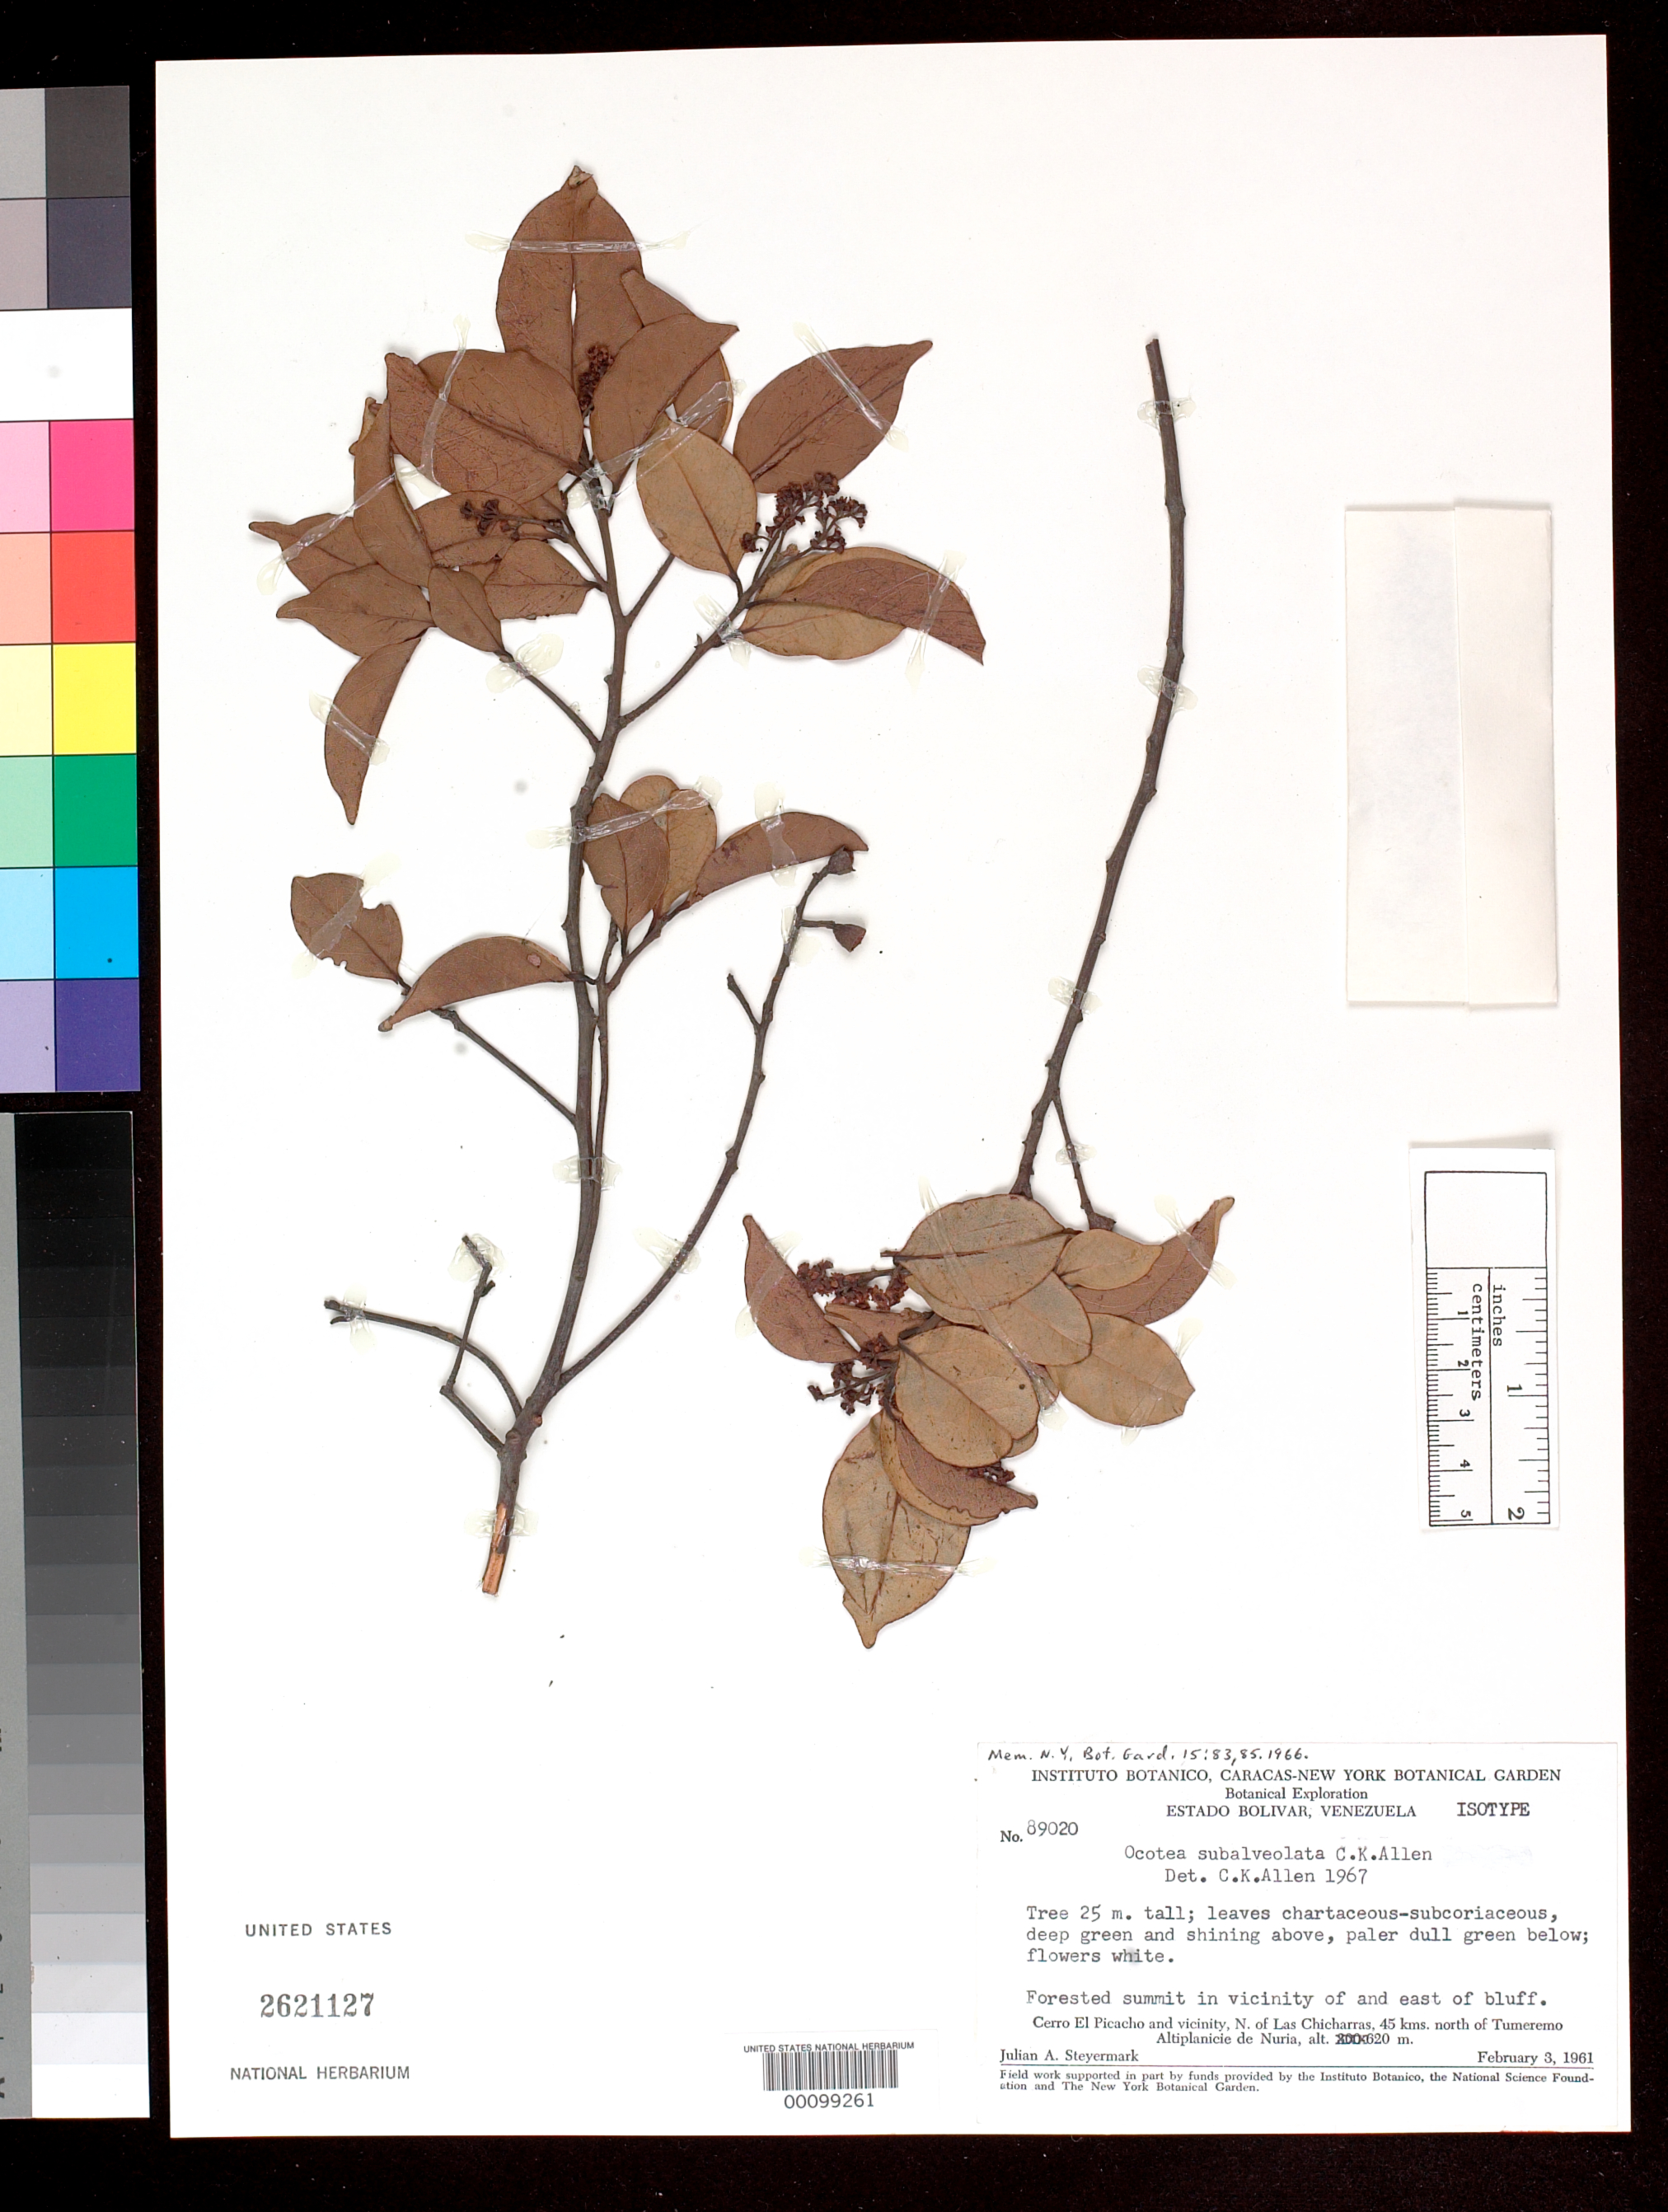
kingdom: Plantae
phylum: Tracheophyta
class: Magnoliopsida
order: Laurales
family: Lauraceae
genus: Ocotea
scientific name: Ocotea subalveolata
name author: C.K. Allen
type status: Isotype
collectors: J. Steyermark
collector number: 89020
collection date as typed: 03 Feb 1961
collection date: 1961-02-03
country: Venezuela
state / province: Bolivar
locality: Cerro El Picacho, N of La Schicharras, N of Tumeremo altiplanicie de Nuria.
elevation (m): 620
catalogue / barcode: US 2621127